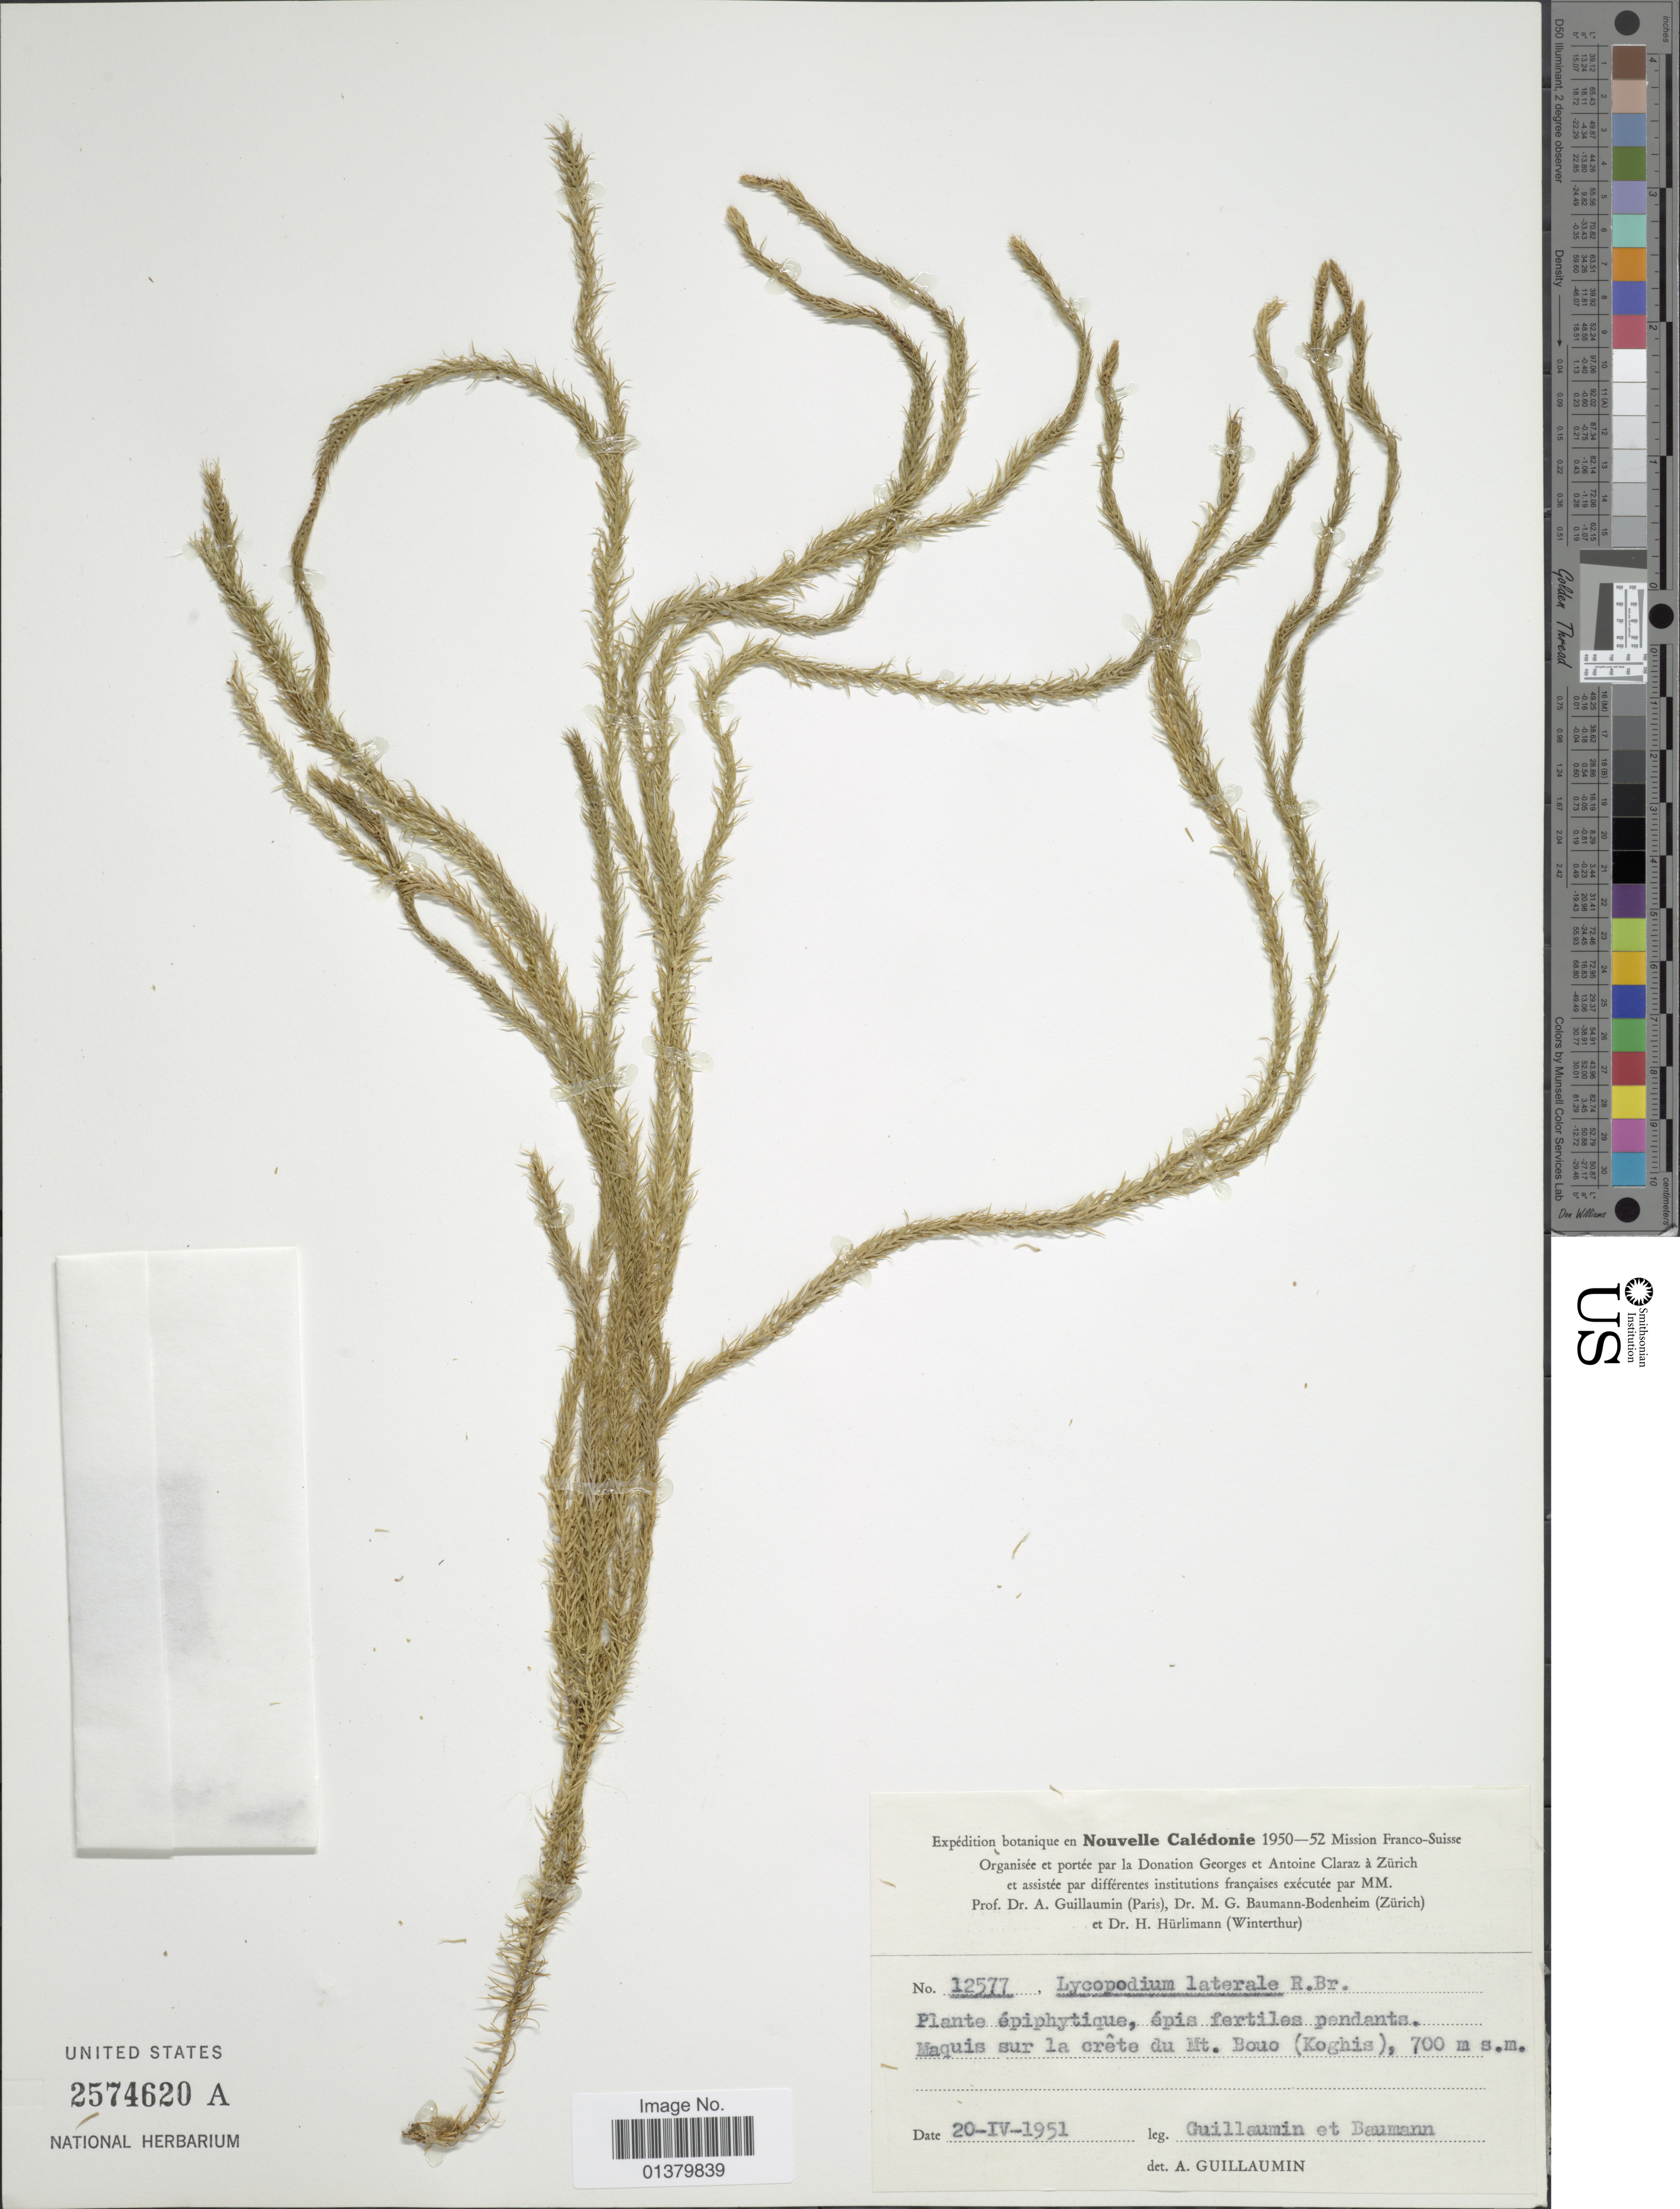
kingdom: Plantae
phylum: Tracheophyta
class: Lycopodiopsida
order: Lycopodiales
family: Lycopodiaceae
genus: Lateristachys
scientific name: Lateristachys lateralis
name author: (R. Br.) Holub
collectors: A. Guillaumin & M. G. Baumann-Bodenheim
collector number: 12577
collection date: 1951-04-20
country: New Caledonia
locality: Plante épiphytique, épis fertiles pandats Maquis sur la crête du Mt Bouo (Koghis)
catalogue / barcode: US 2574620A